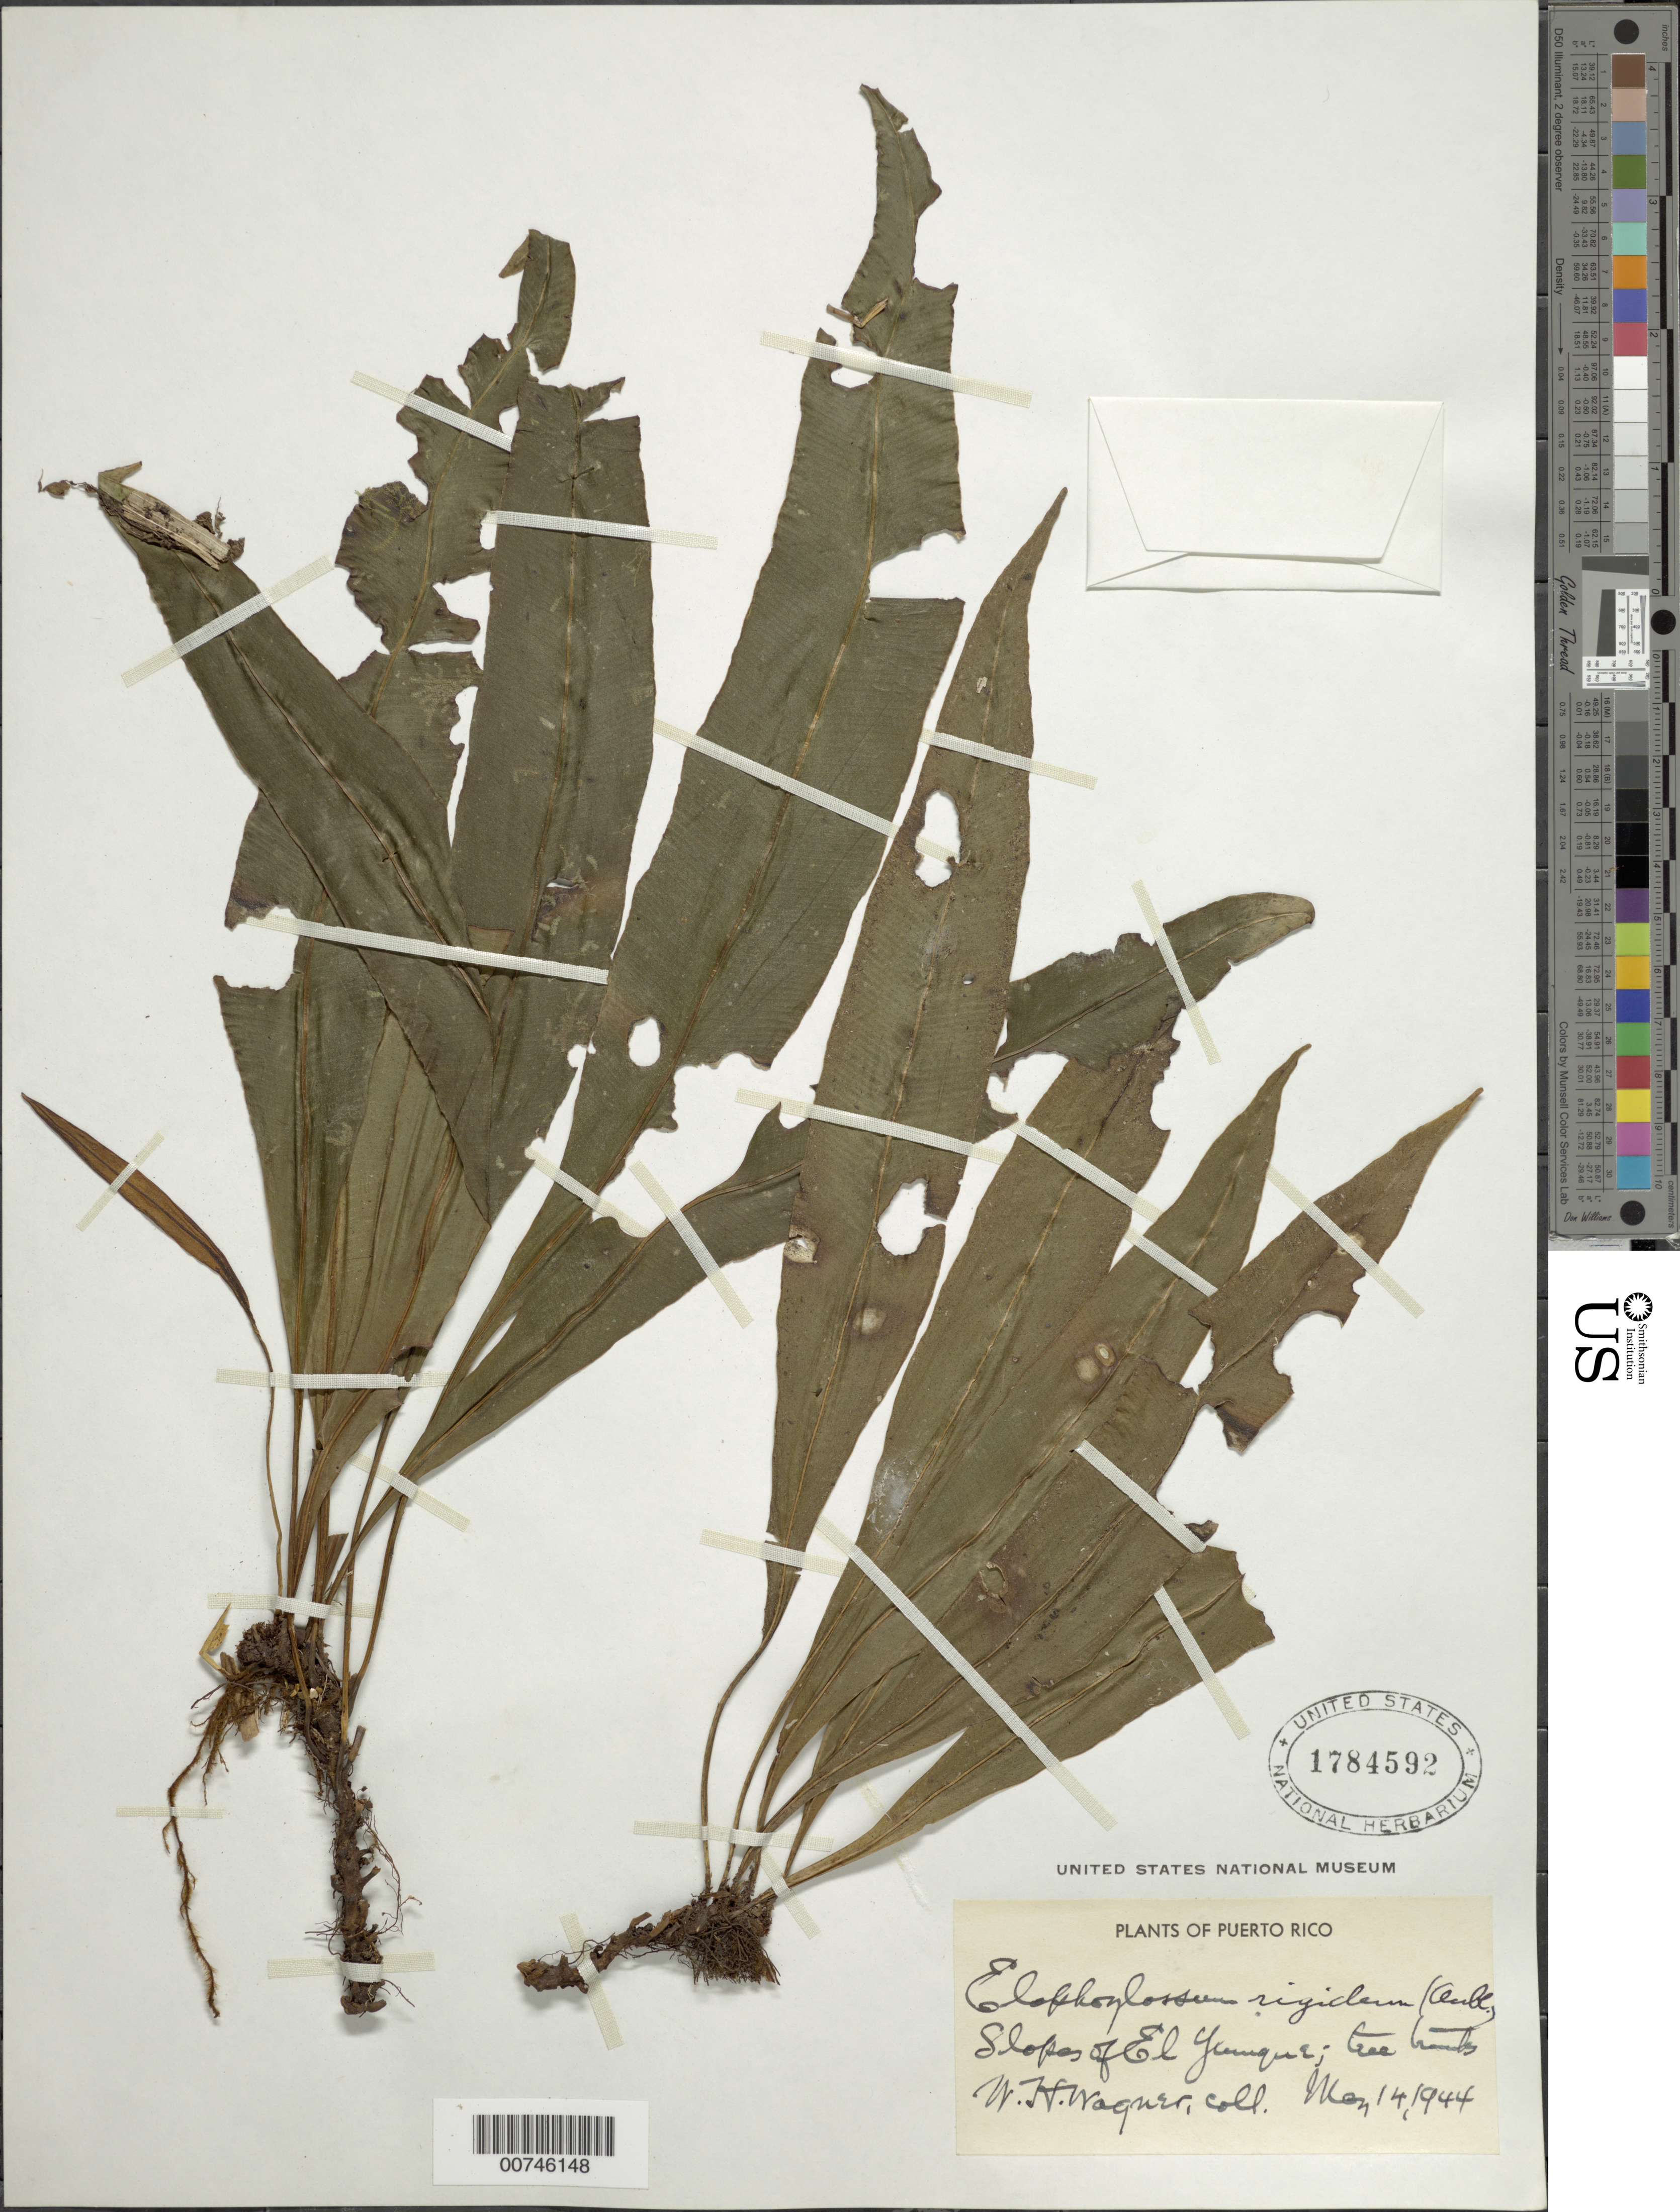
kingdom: Plantae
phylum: Tracheophyta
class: Polypodiopsida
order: Polypodiales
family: Dryopteridaceae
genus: Elaphoglossum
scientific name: Elaphoglossum rigidum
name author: (Aubl.) Urb.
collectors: W. H. Wagner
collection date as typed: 14 May 1944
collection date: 1944-05-14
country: Puerto Rico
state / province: Río Grande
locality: Slopes of El Yunque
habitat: Tree trunks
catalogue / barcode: US 1784592